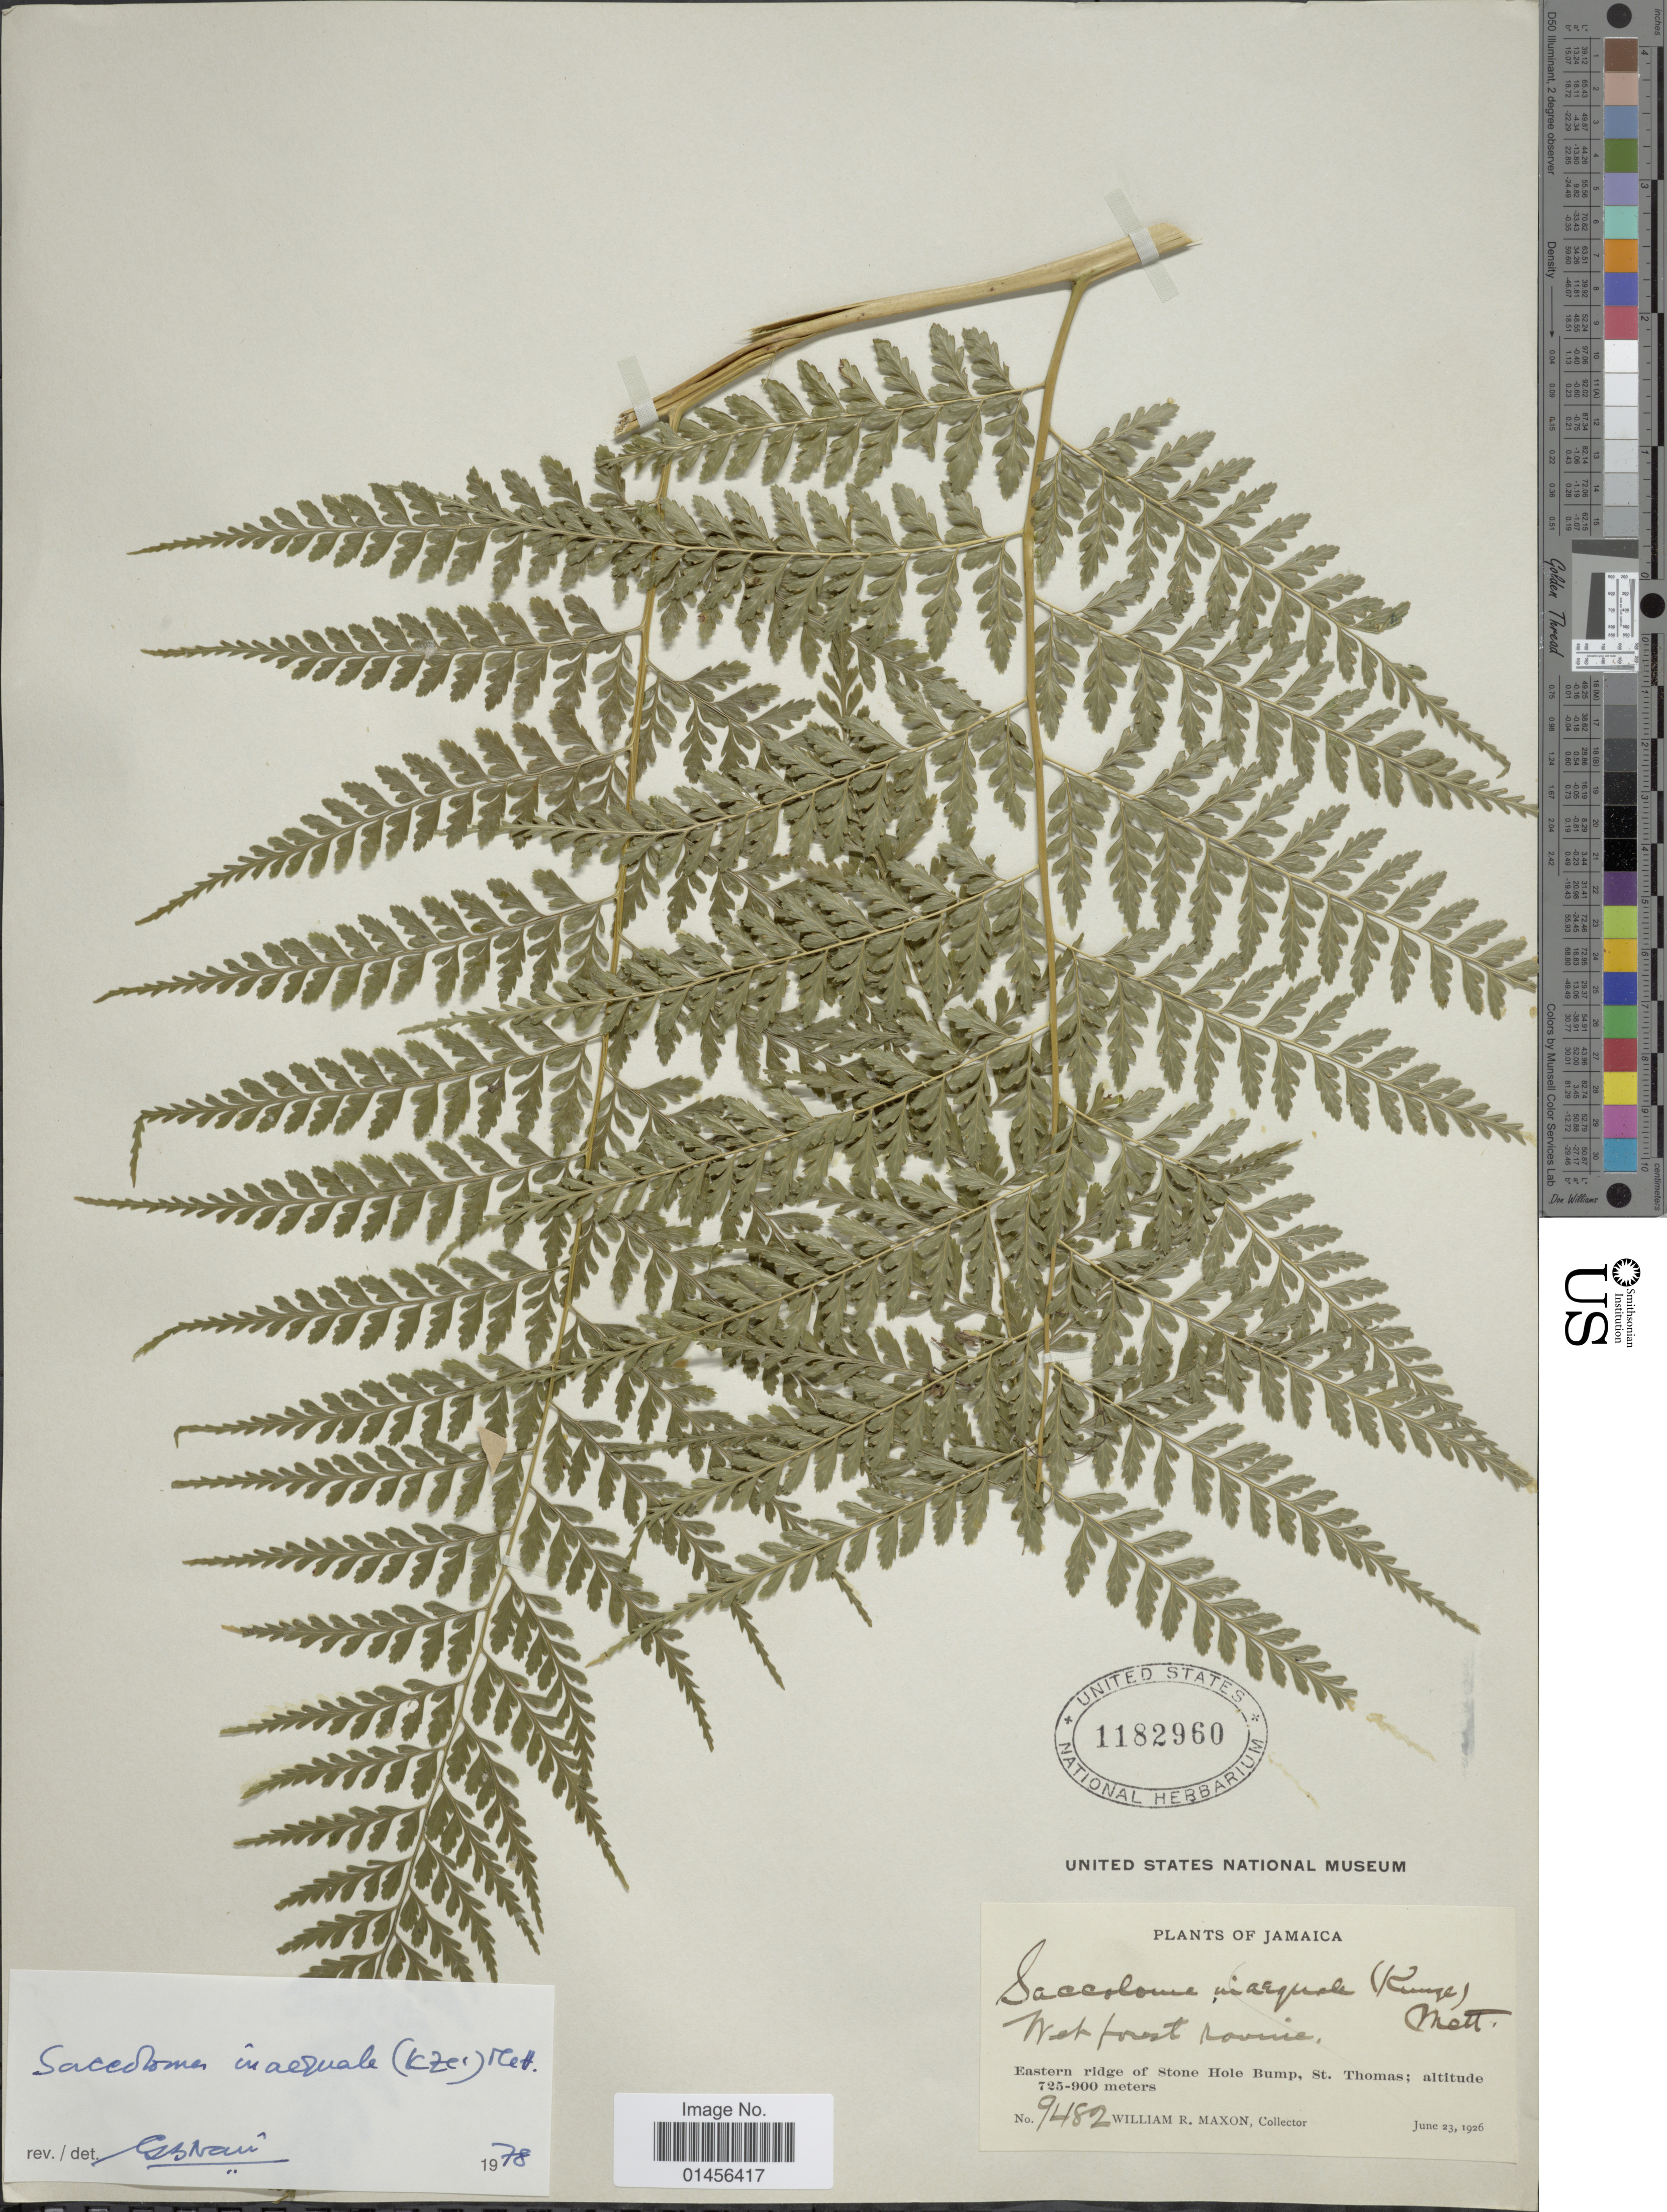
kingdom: Plantae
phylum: Tracheophyta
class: Polypodiopsida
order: Polypodiales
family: Saccolomataceae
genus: Saccoloma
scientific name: Saccoloma inaequale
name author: (Kunze) Mett.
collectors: W. R. Maxon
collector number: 9482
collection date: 1926-06-23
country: Jamaica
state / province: Saint Thomas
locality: Eastern rdige of Stone Hole Bump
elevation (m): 725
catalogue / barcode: US 1182960